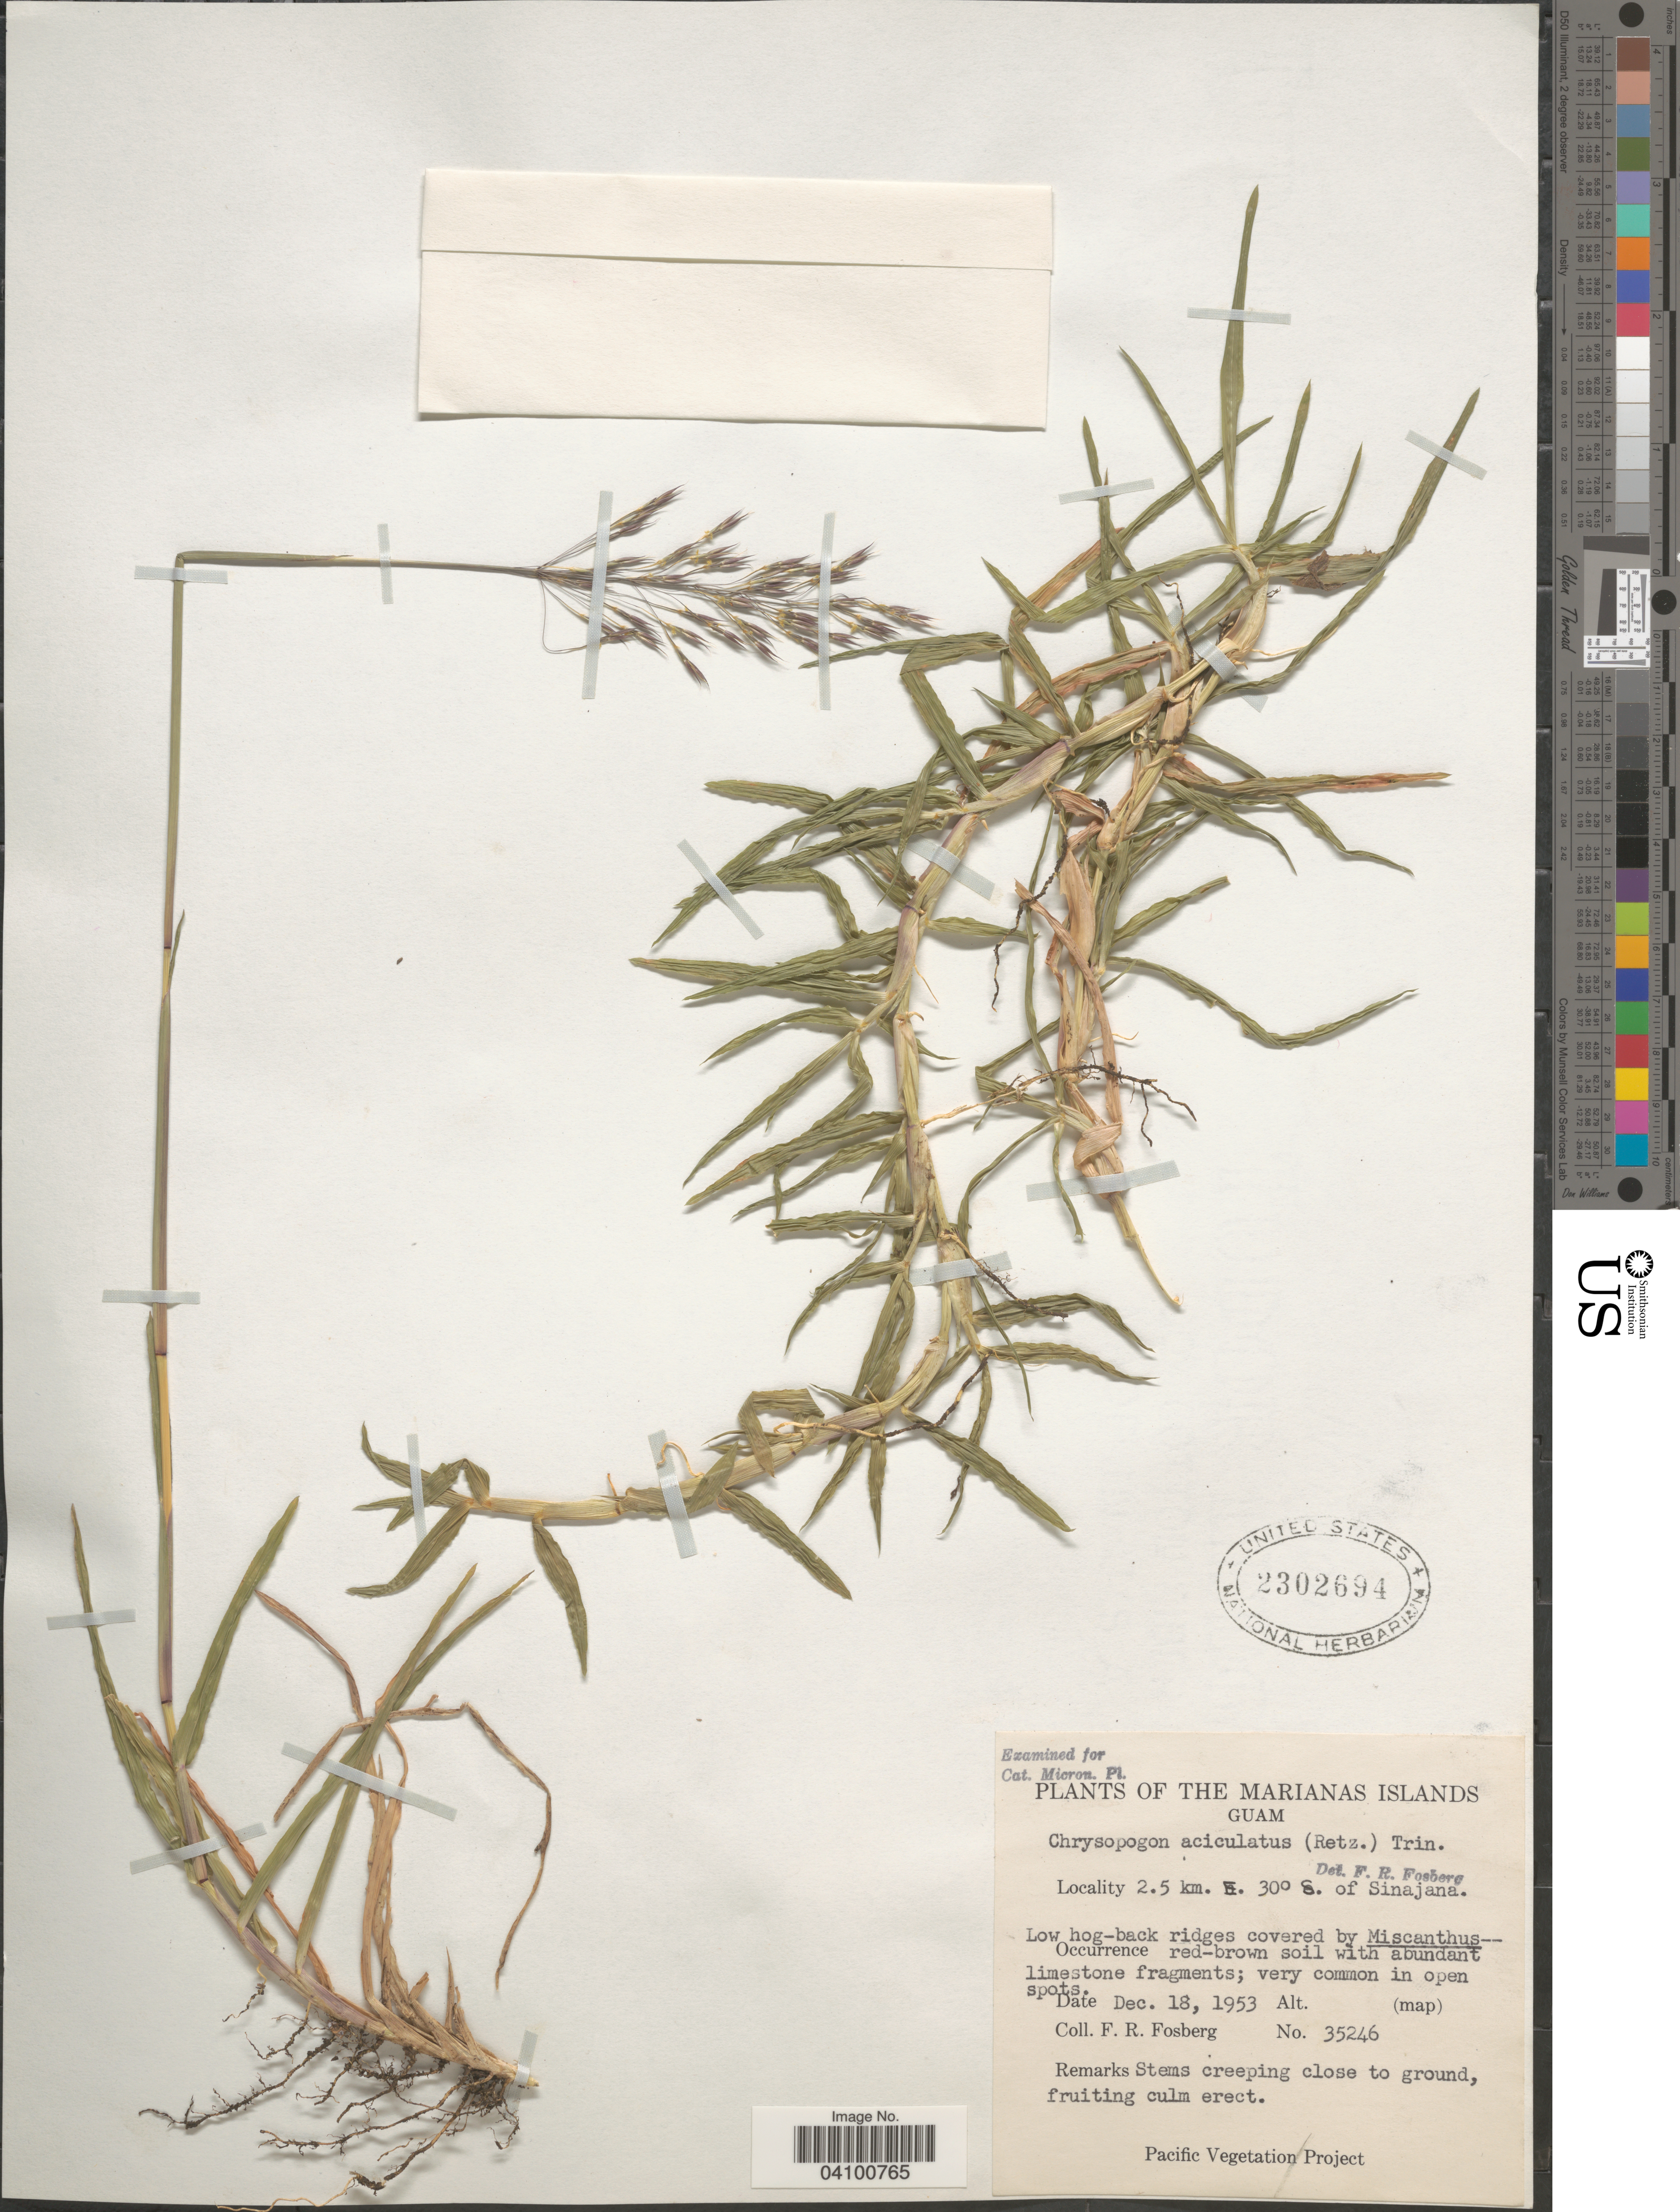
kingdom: Plantae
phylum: Tracheophyta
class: Liliopsida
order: Poales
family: Poaceae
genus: Chrysopogon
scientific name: Chrysopogon aciculatus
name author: (Retz.) Trin.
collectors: F. R. Fosberg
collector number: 35246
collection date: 1953-12-18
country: Guam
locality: Marianas Islands. 2.5 km. E. [interpreted] 30° S. of Sinajana.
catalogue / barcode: US 2302694